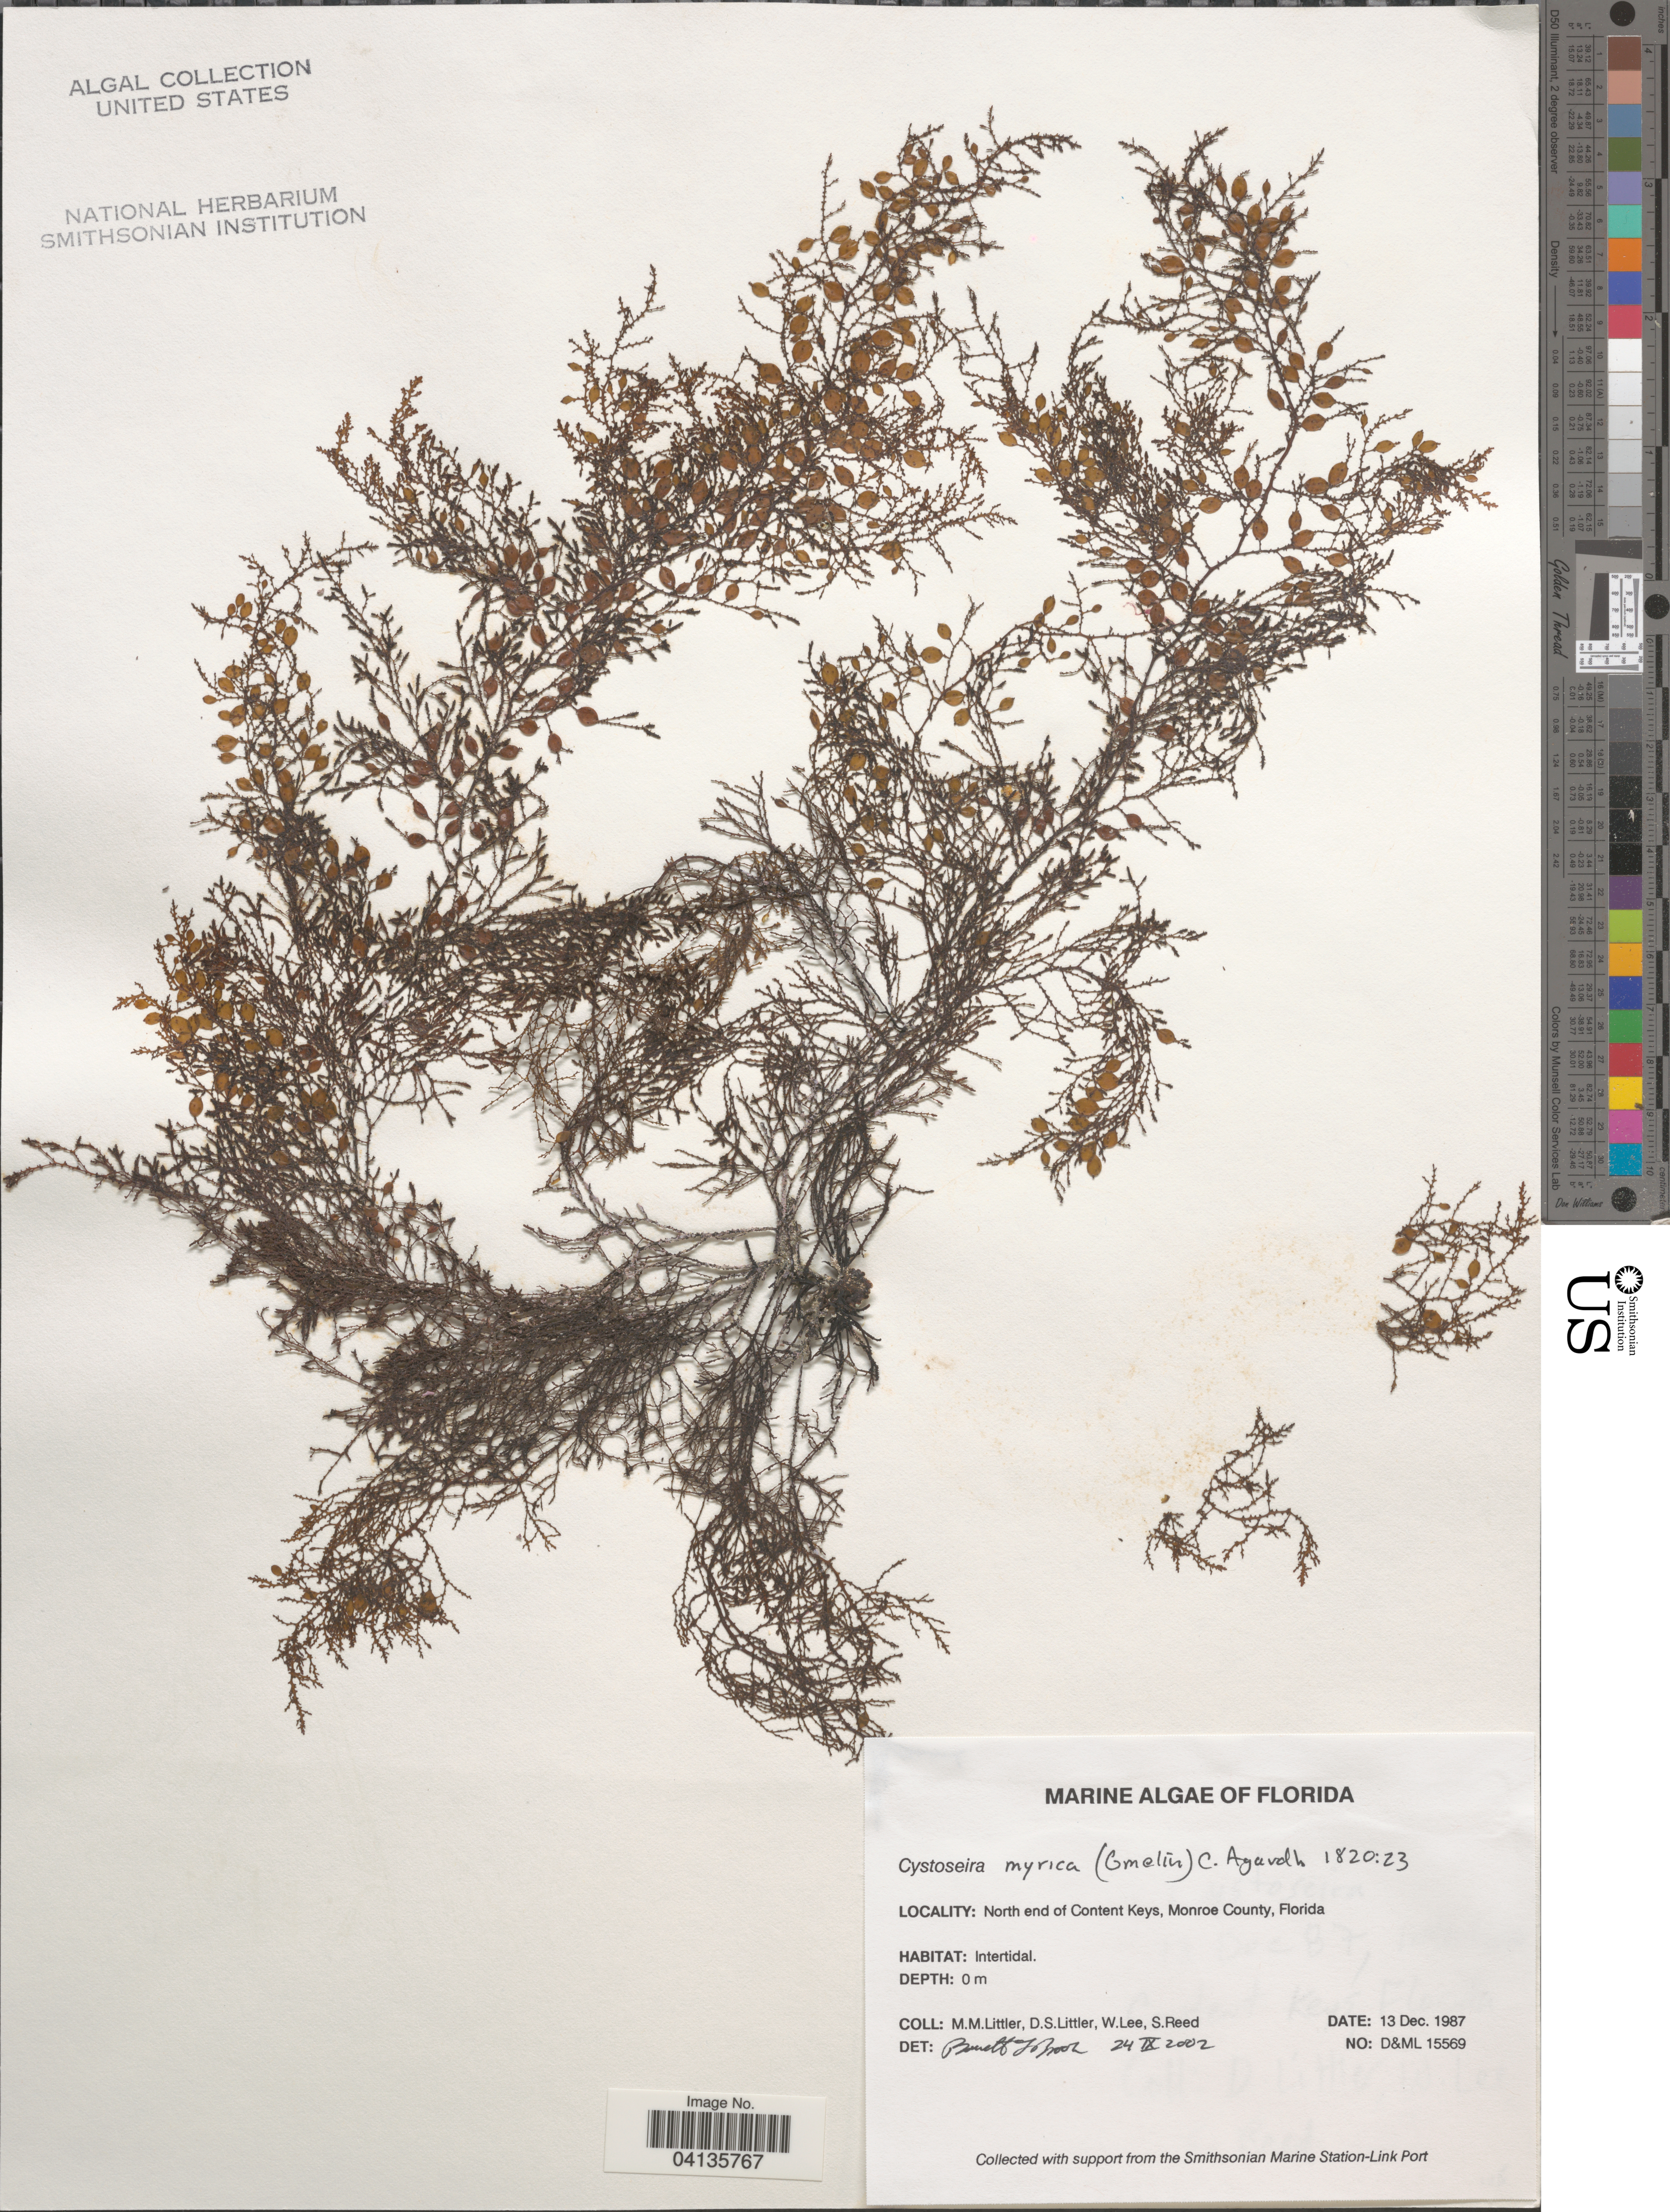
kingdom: Chromista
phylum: Ochrophyta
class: Phaeophyceae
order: Fucales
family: Sargassaceae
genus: Polycladia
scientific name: Polycladia myrica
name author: (S.G.Gmelin) Draisma et al.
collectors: D. S. Littler, W. Lee & S. Reed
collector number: D&ML15569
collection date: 1987-12-13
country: United States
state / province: Florida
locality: North end of Content Keys, Monroe County.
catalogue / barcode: US 238577